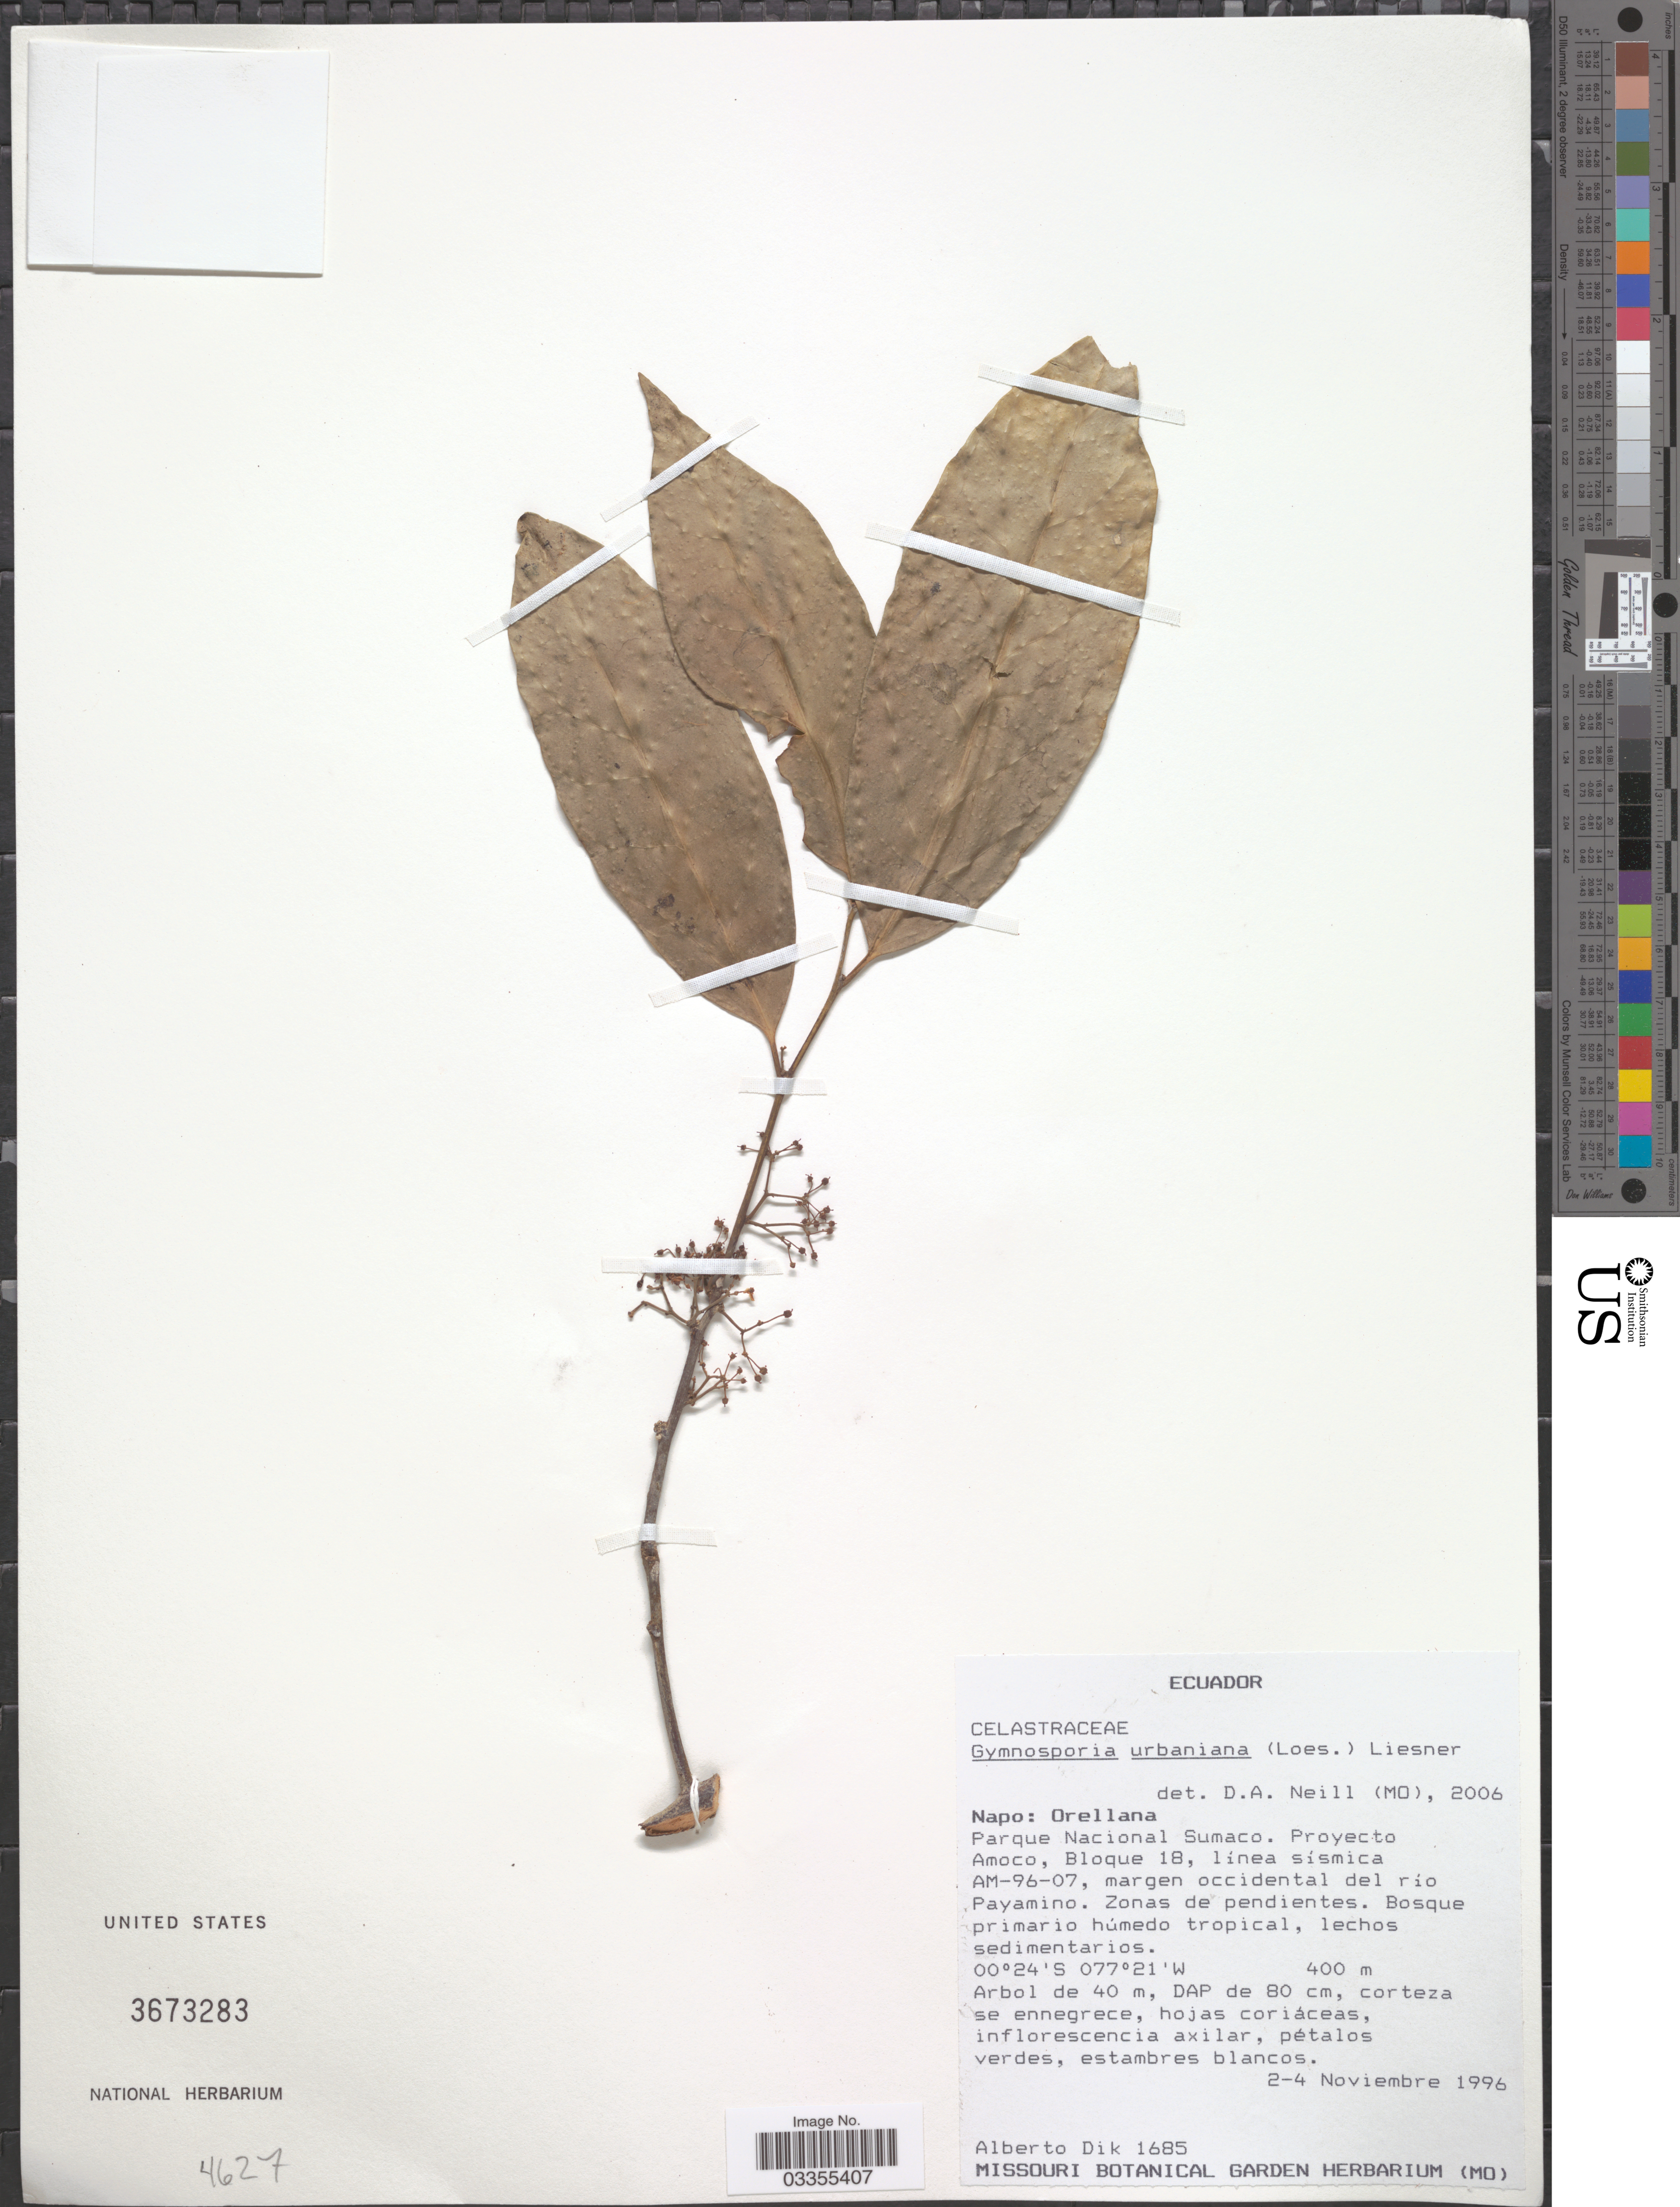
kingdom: Plantae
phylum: Tracheophyta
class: Magnoliopsida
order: Celastrales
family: Celastraceae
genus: Haydenoxylon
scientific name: Haydenoxylon urbanianum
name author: (Loes.) Simmons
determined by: Strong, M. T., (US), Smithsonian Institution - National Museum of Natural History (UNITED STATES)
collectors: A. Dik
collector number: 1685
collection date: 1996-11-02/1996-11-04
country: Ecuador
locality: Napo: Orellana. Parque Nacional Sumaco. Proyecto Amoco, Bloque 18, línea sísmica AM-96-07, margen occidental del río Payamino.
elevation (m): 400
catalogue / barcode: US 3673283